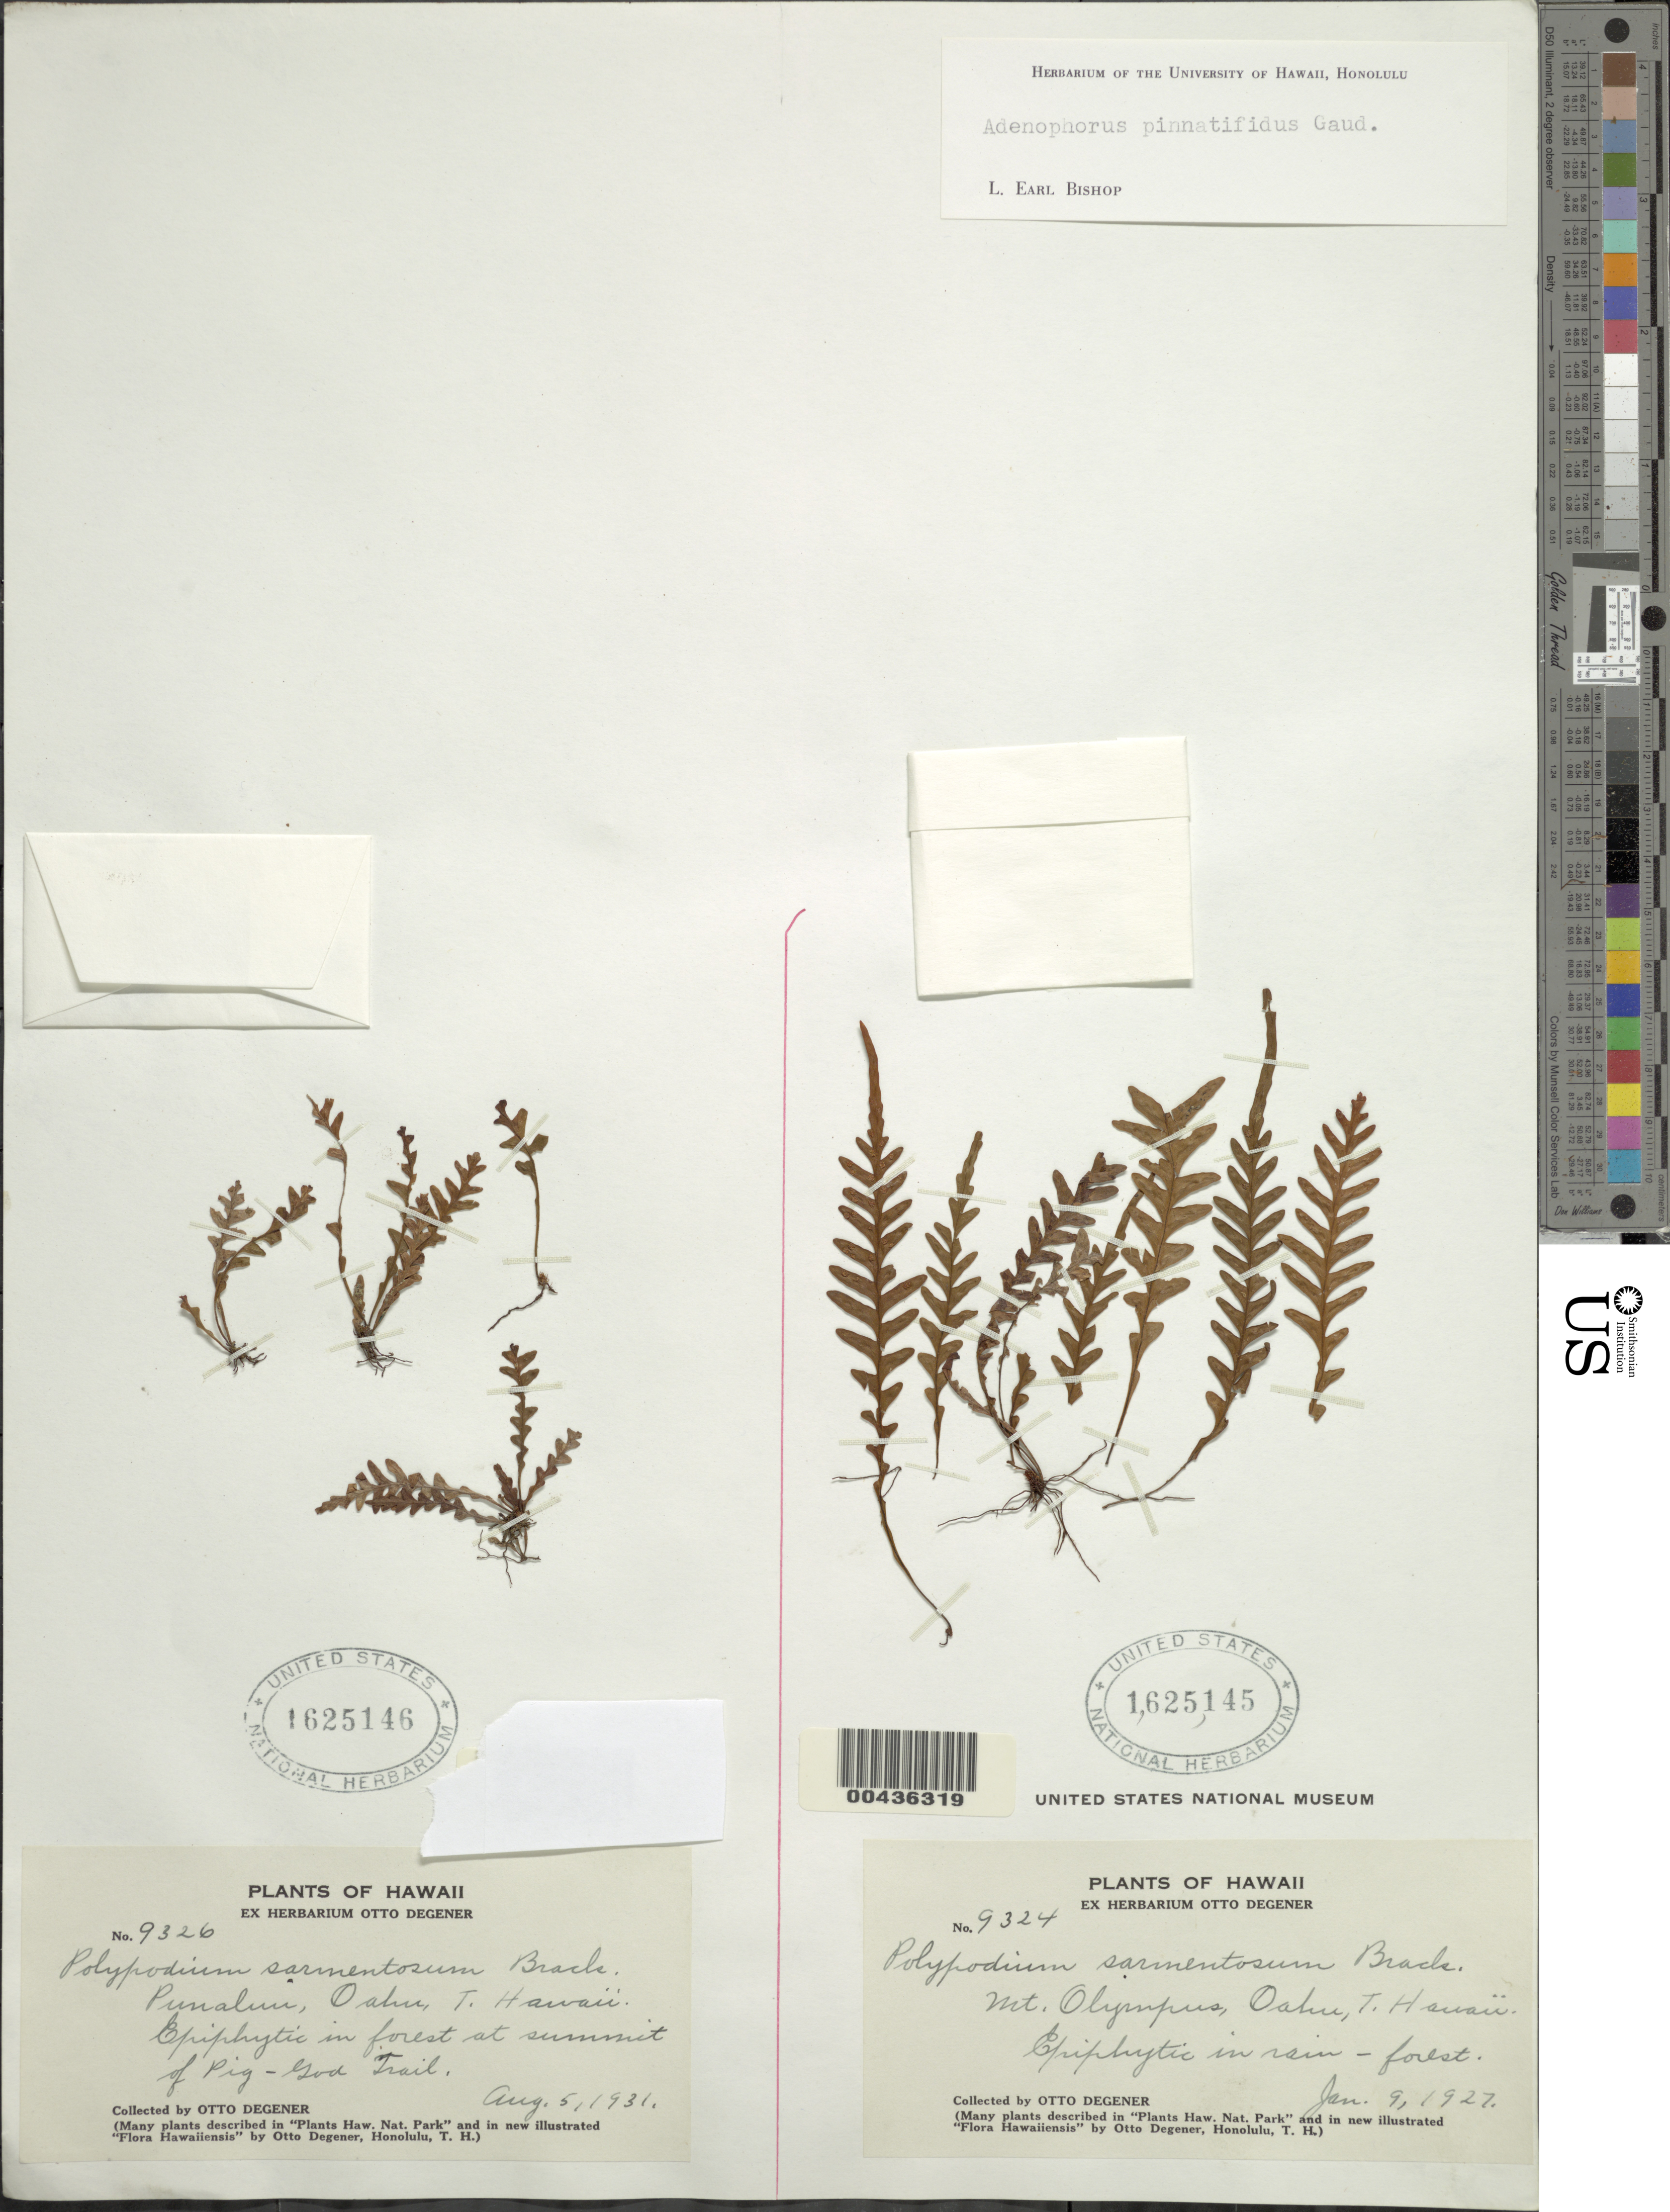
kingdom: Plantae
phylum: Tracheophyta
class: Polypodiopsida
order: Polypodiales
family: Polypodiaceae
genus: Adenophorus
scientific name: Adenophorus pinnatifidus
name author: Gaudich.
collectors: O. Degener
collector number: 9324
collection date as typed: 9 Jan 1927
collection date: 1927-01-09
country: United States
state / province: Hawaii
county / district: Honolulu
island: Oahu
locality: Mt. Olympus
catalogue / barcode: US 1625145